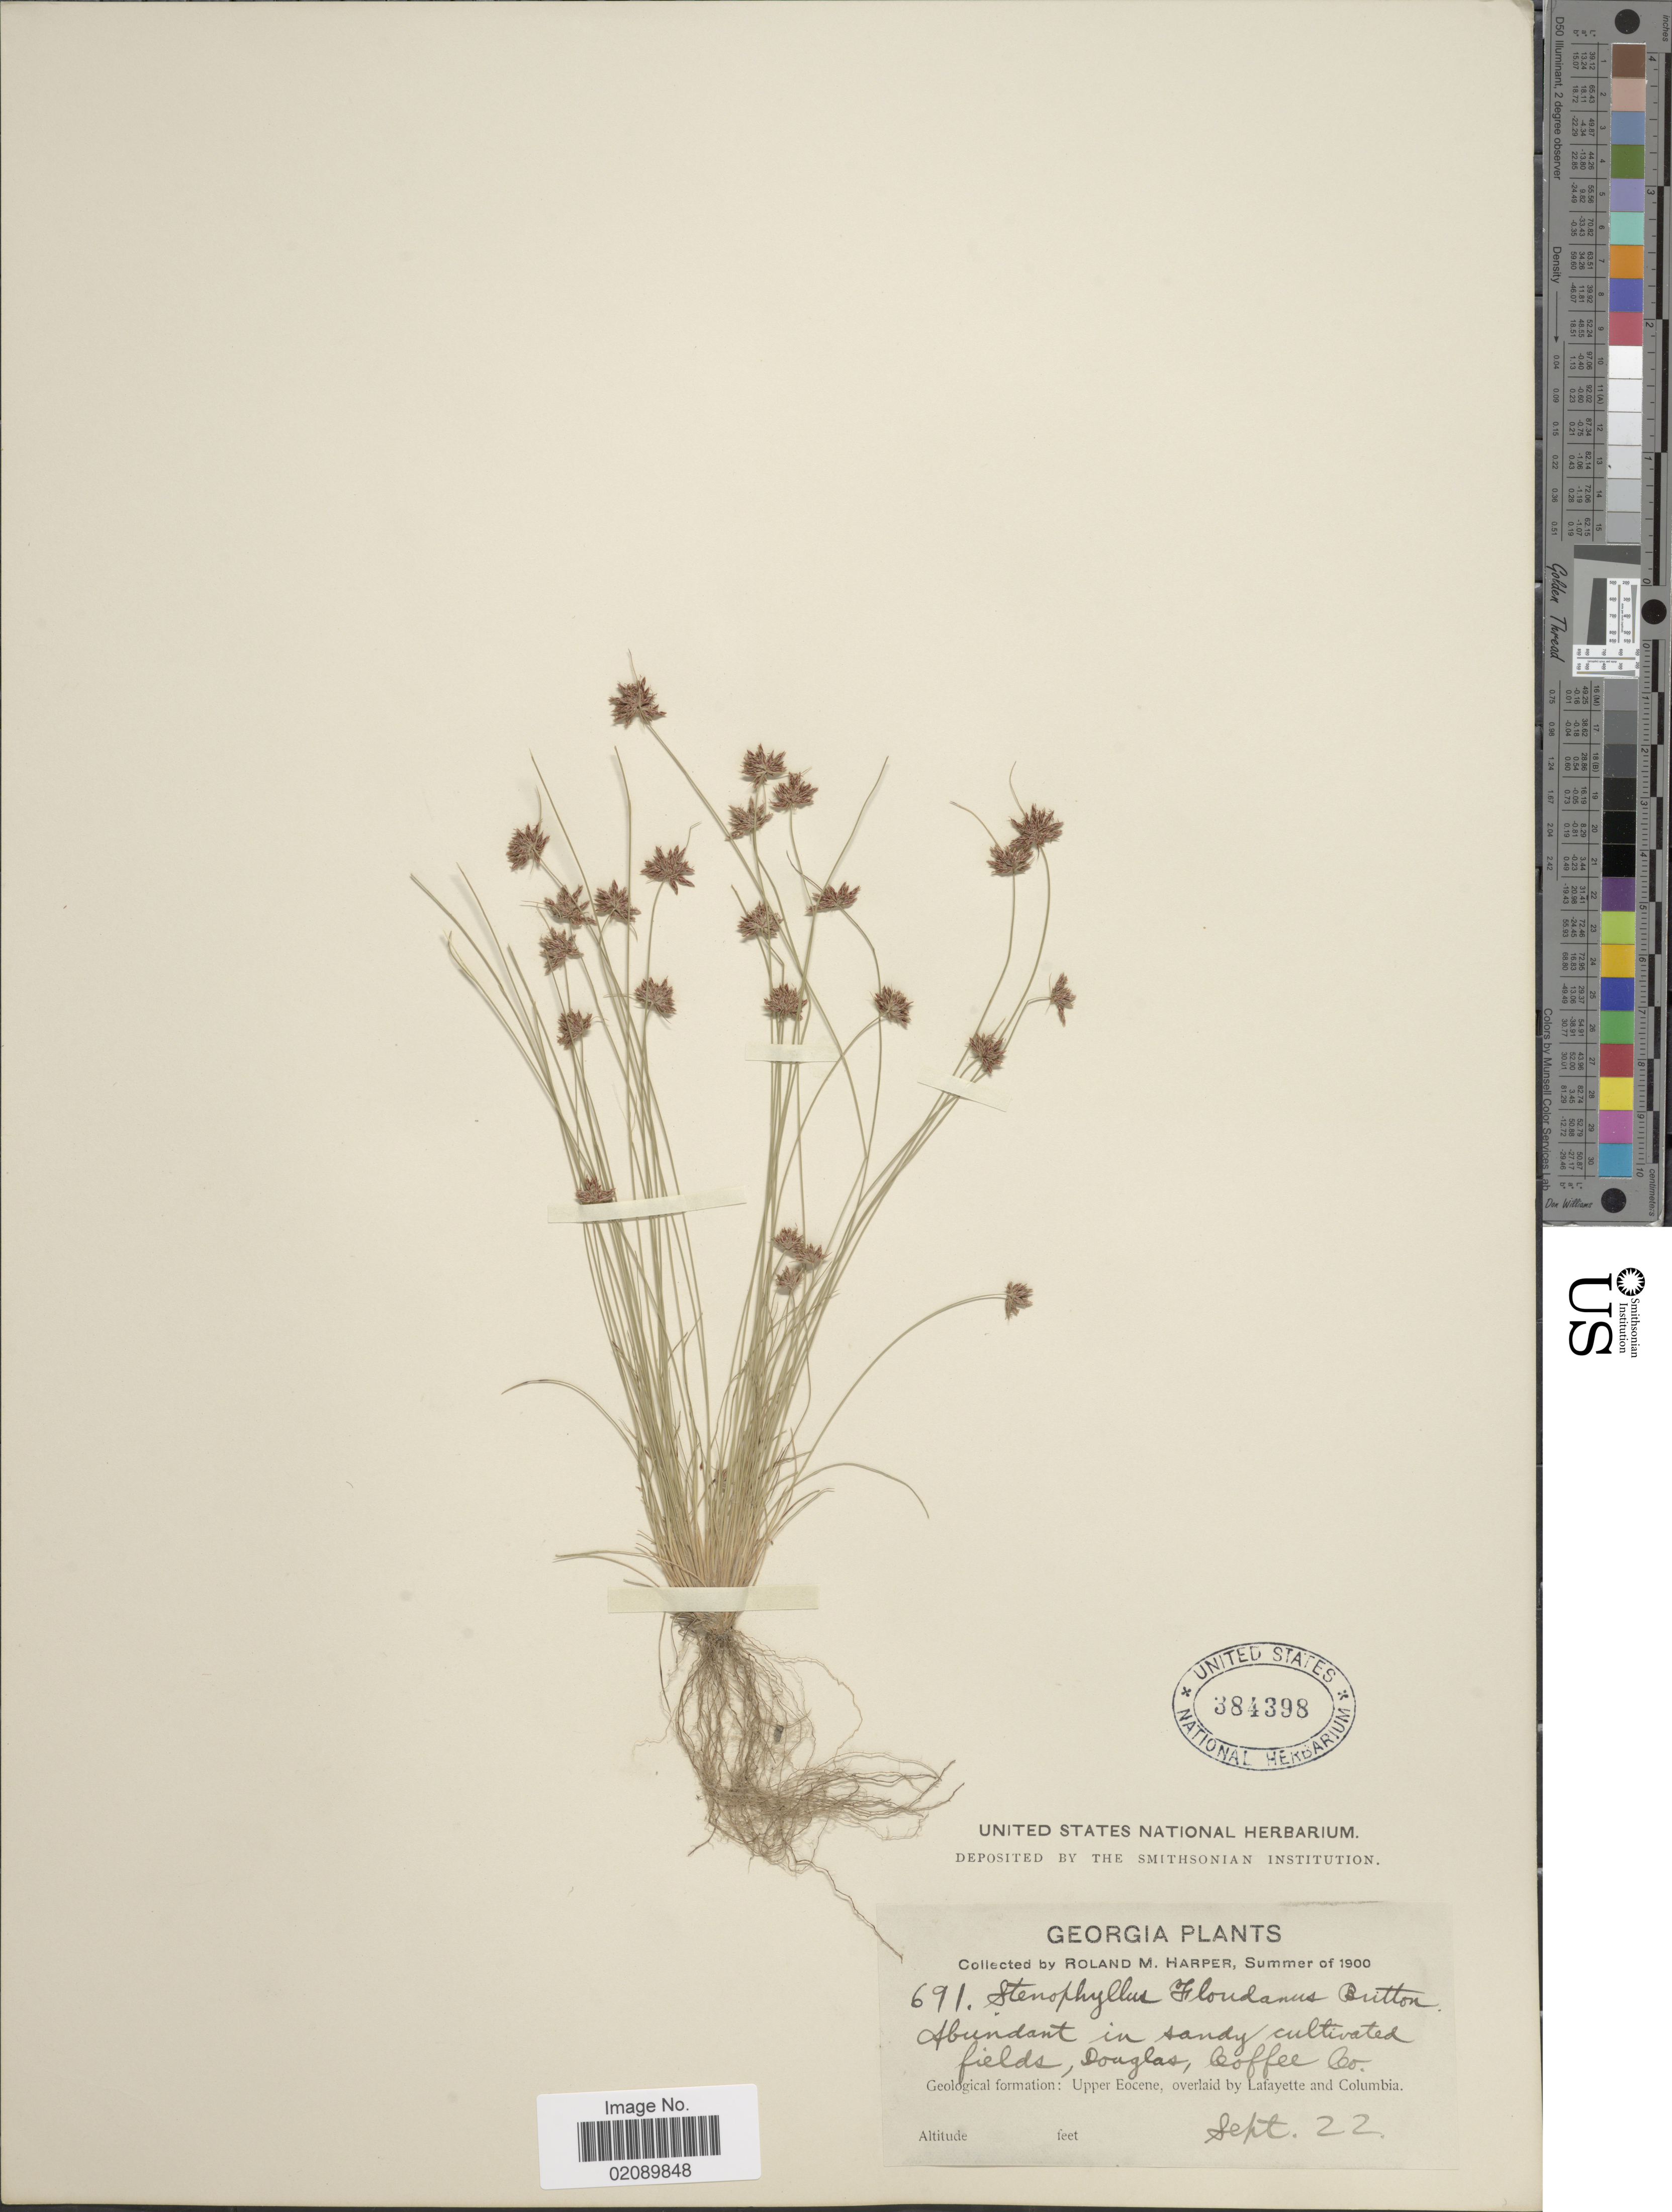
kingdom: Plantae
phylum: Tracheophyta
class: Liliopsida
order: Poales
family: Cyperaceae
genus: Bulbostylis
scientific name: Bulbostylis barbata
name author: (Rottb.) C.B. Clarke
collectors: R. M. Harper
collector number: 691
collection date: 1900-09-22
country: United States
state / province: Georgia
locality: Abundant in sandy cultivated fields, Douglas, Coffee Co. Geological formation: Upper Eocene, overlaid by Lafayette and Columbia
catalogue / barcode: US 384398